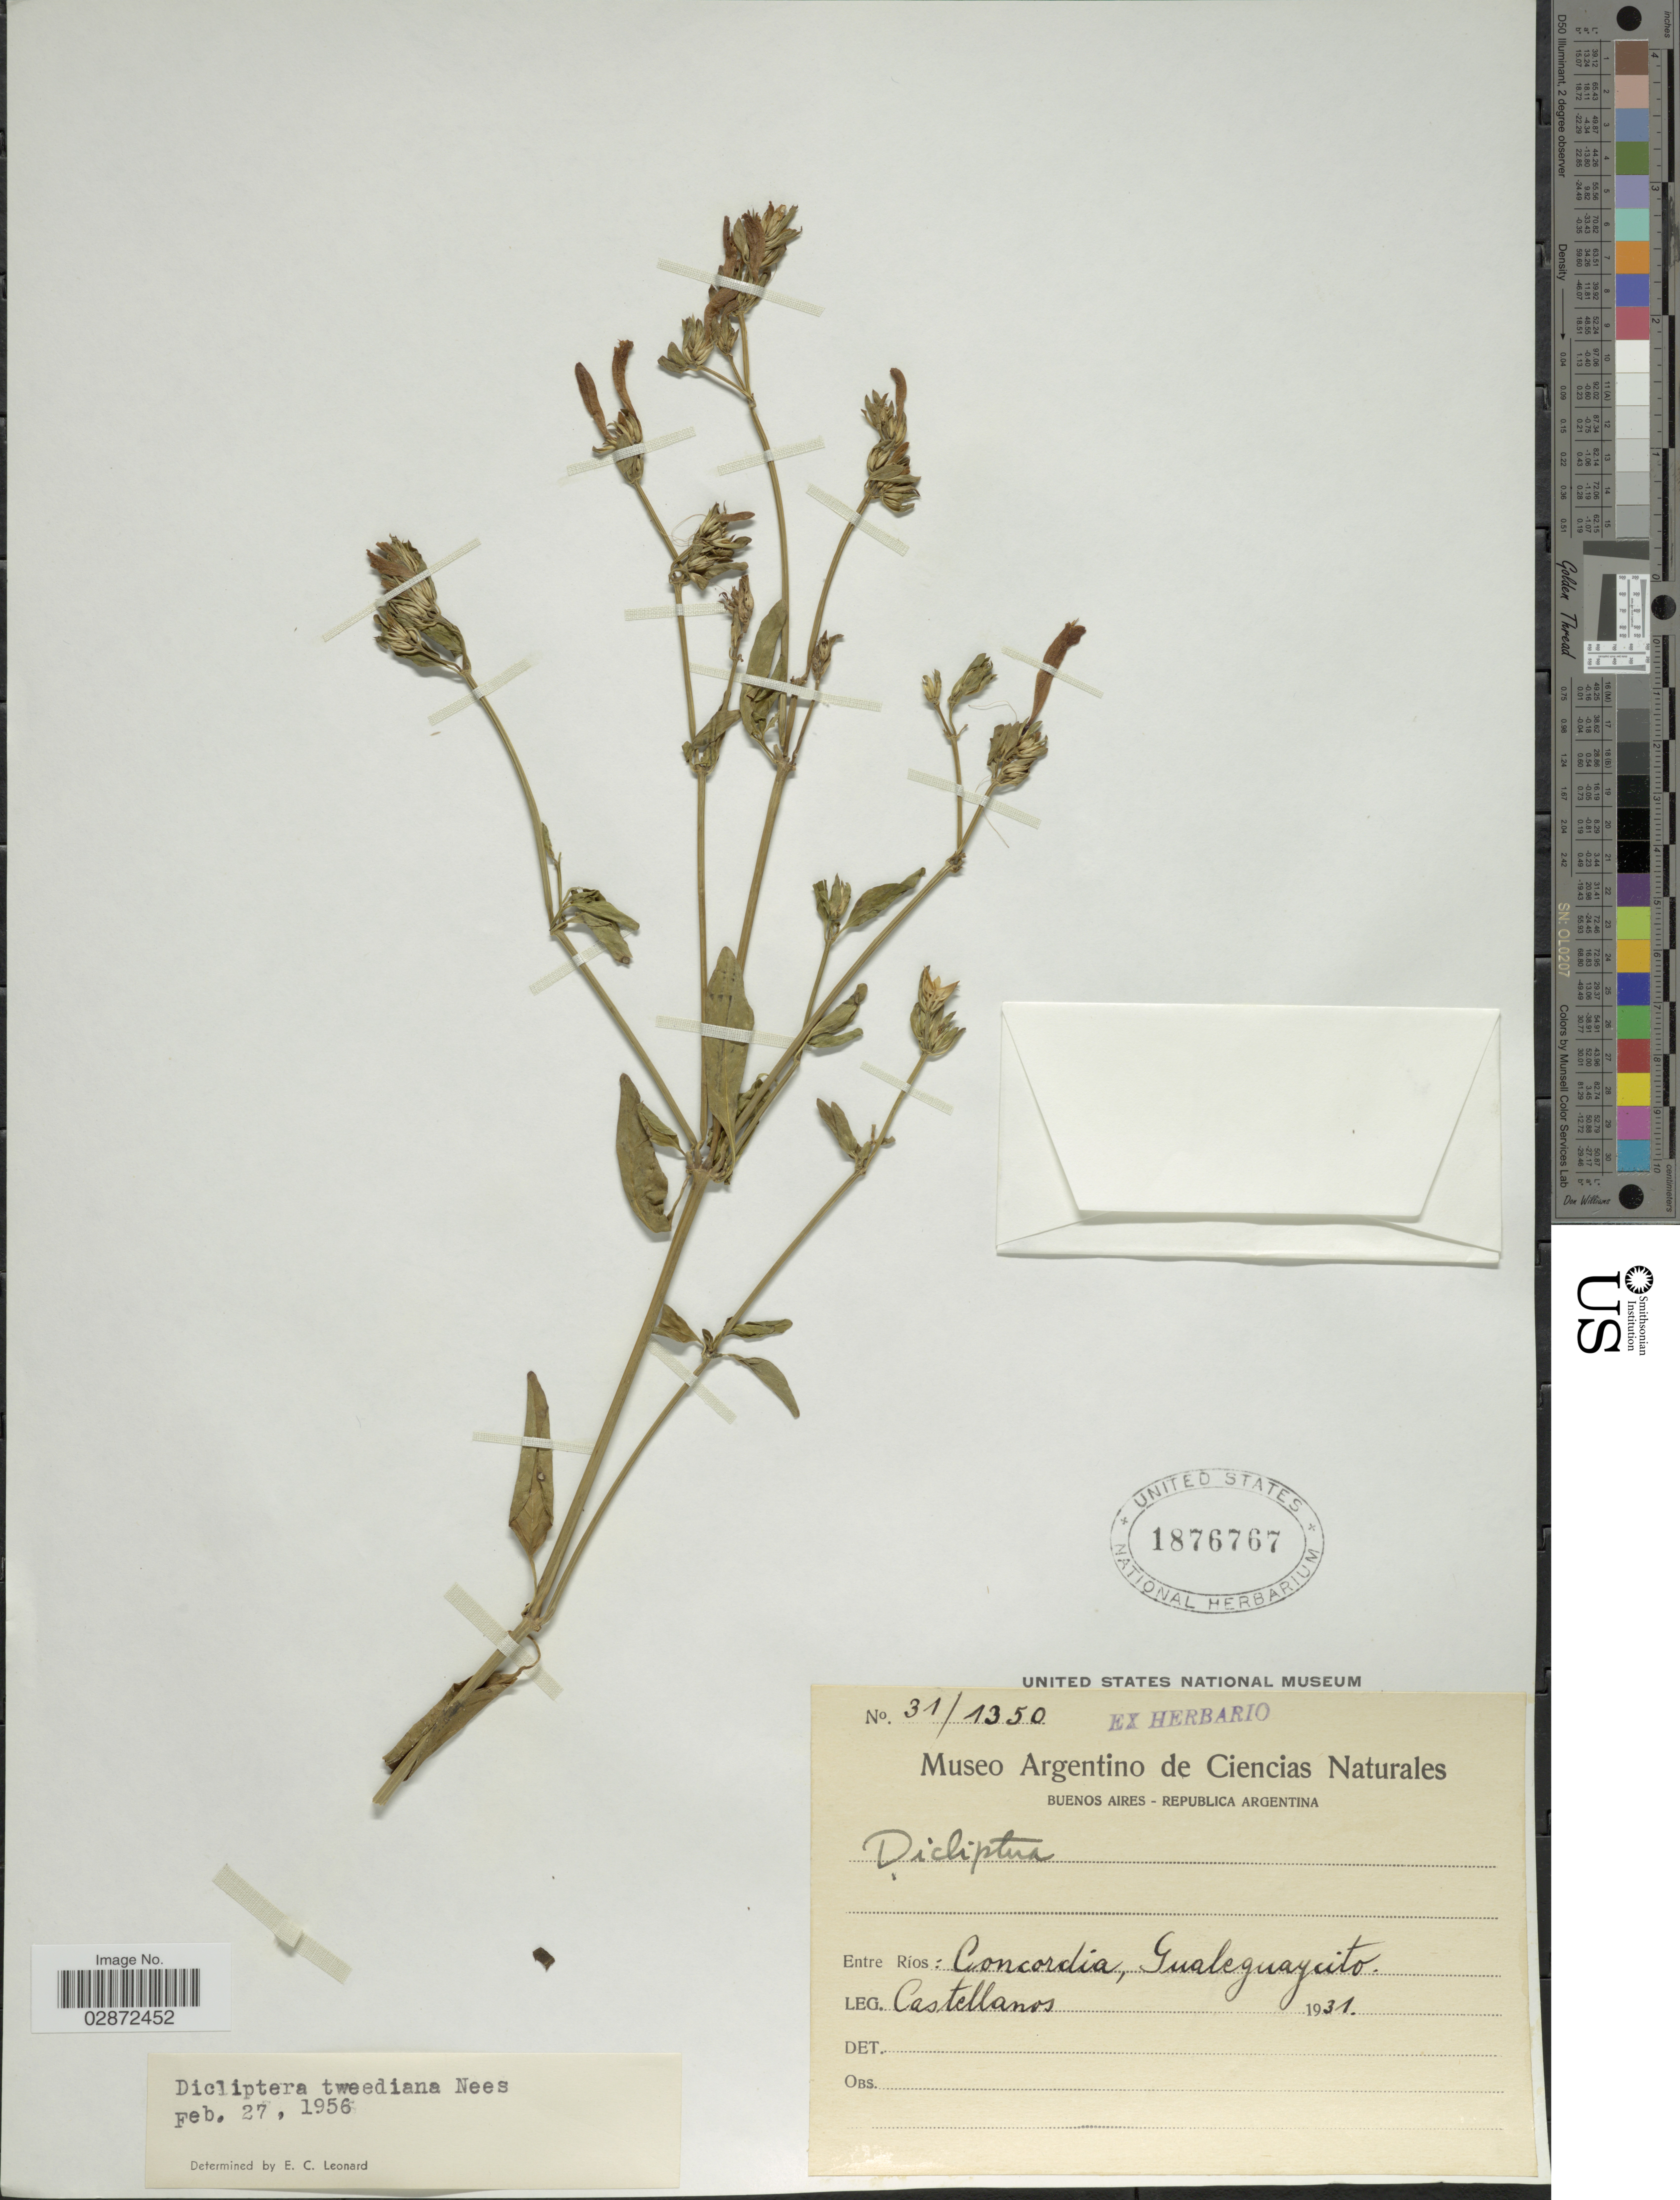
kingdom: Plantae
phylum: Tracheophyta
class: Magnoliopsida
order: Lamiales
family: Acanthaceae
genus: Dicliptera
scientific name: Dicliptera squarrosa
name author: Nees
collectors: -- Castellanos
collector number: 31/1350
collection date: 1931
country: Argentina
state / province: Entre Rios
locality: Concordia, Gualeguaycito.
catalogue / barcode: US 1876767